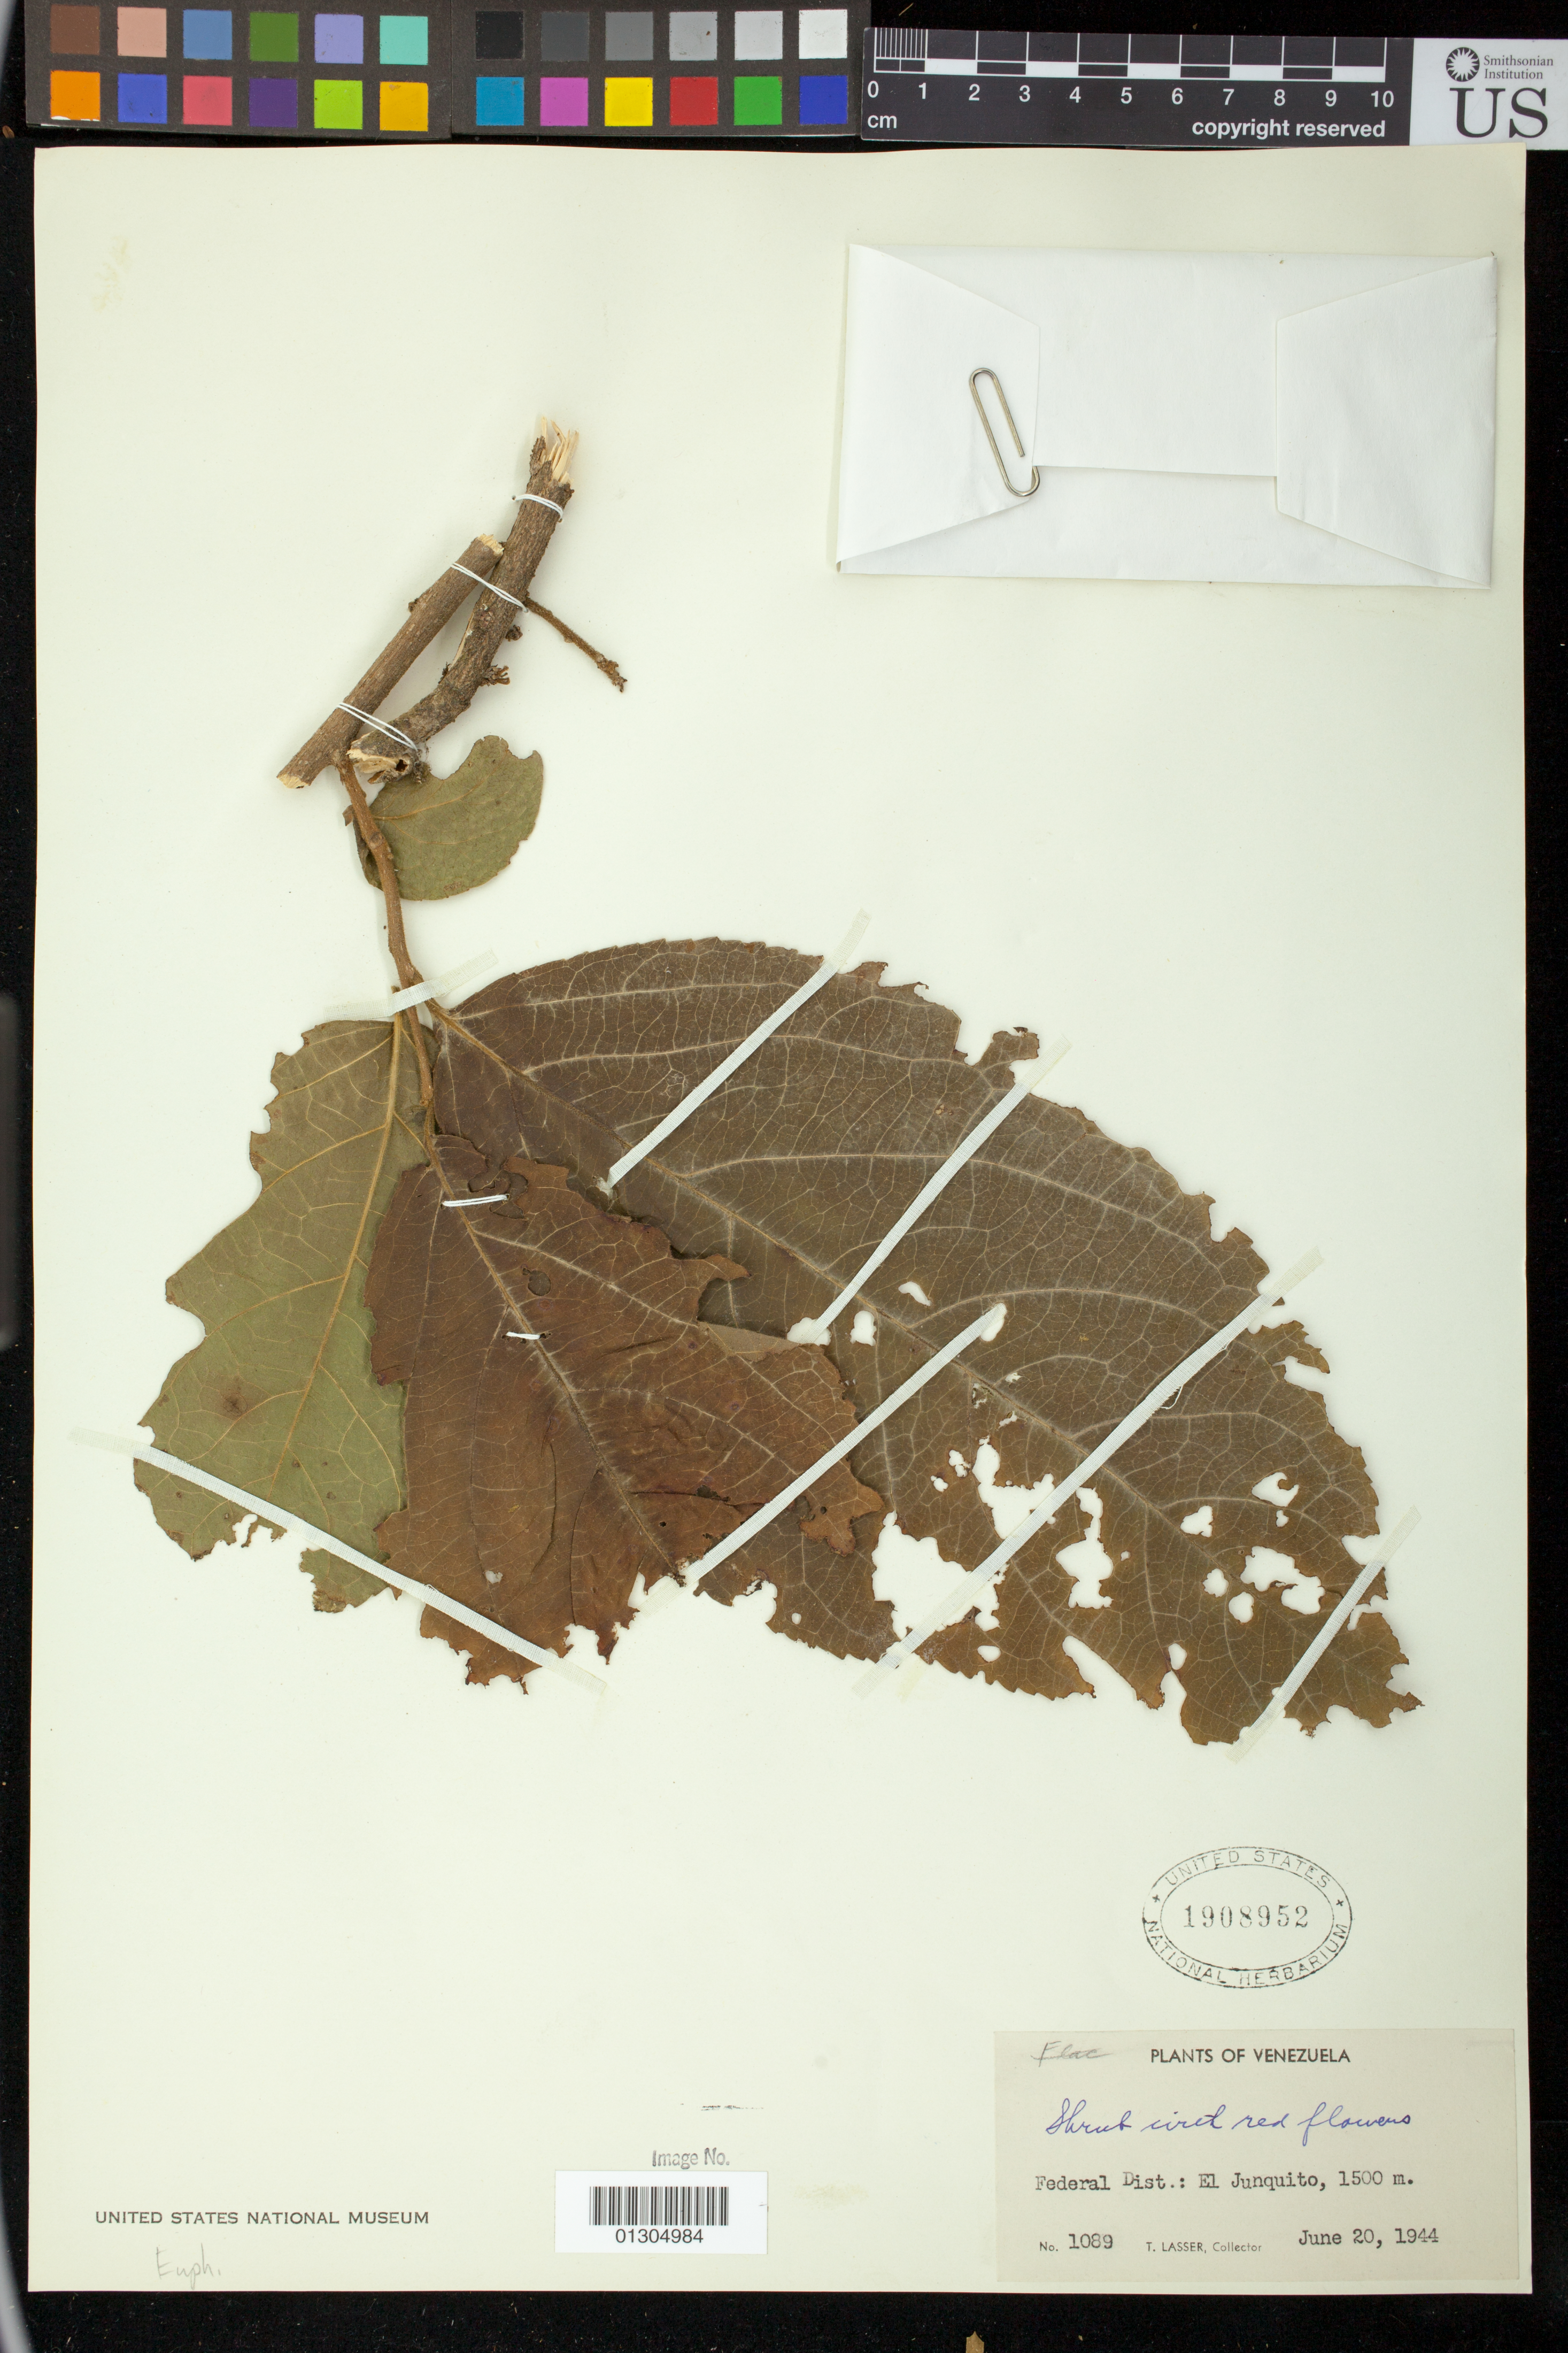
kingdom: Plantae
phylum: Tracheophyta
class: Magnoliopsida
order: Malpighiales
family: Euphorbiaceae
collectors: T. Lasser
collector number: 1089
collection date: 1944-06-20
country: Venezuela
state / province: Distrito Federal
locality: Federal Dist.: El Junquito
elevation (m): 1500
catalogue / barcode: US 1908952